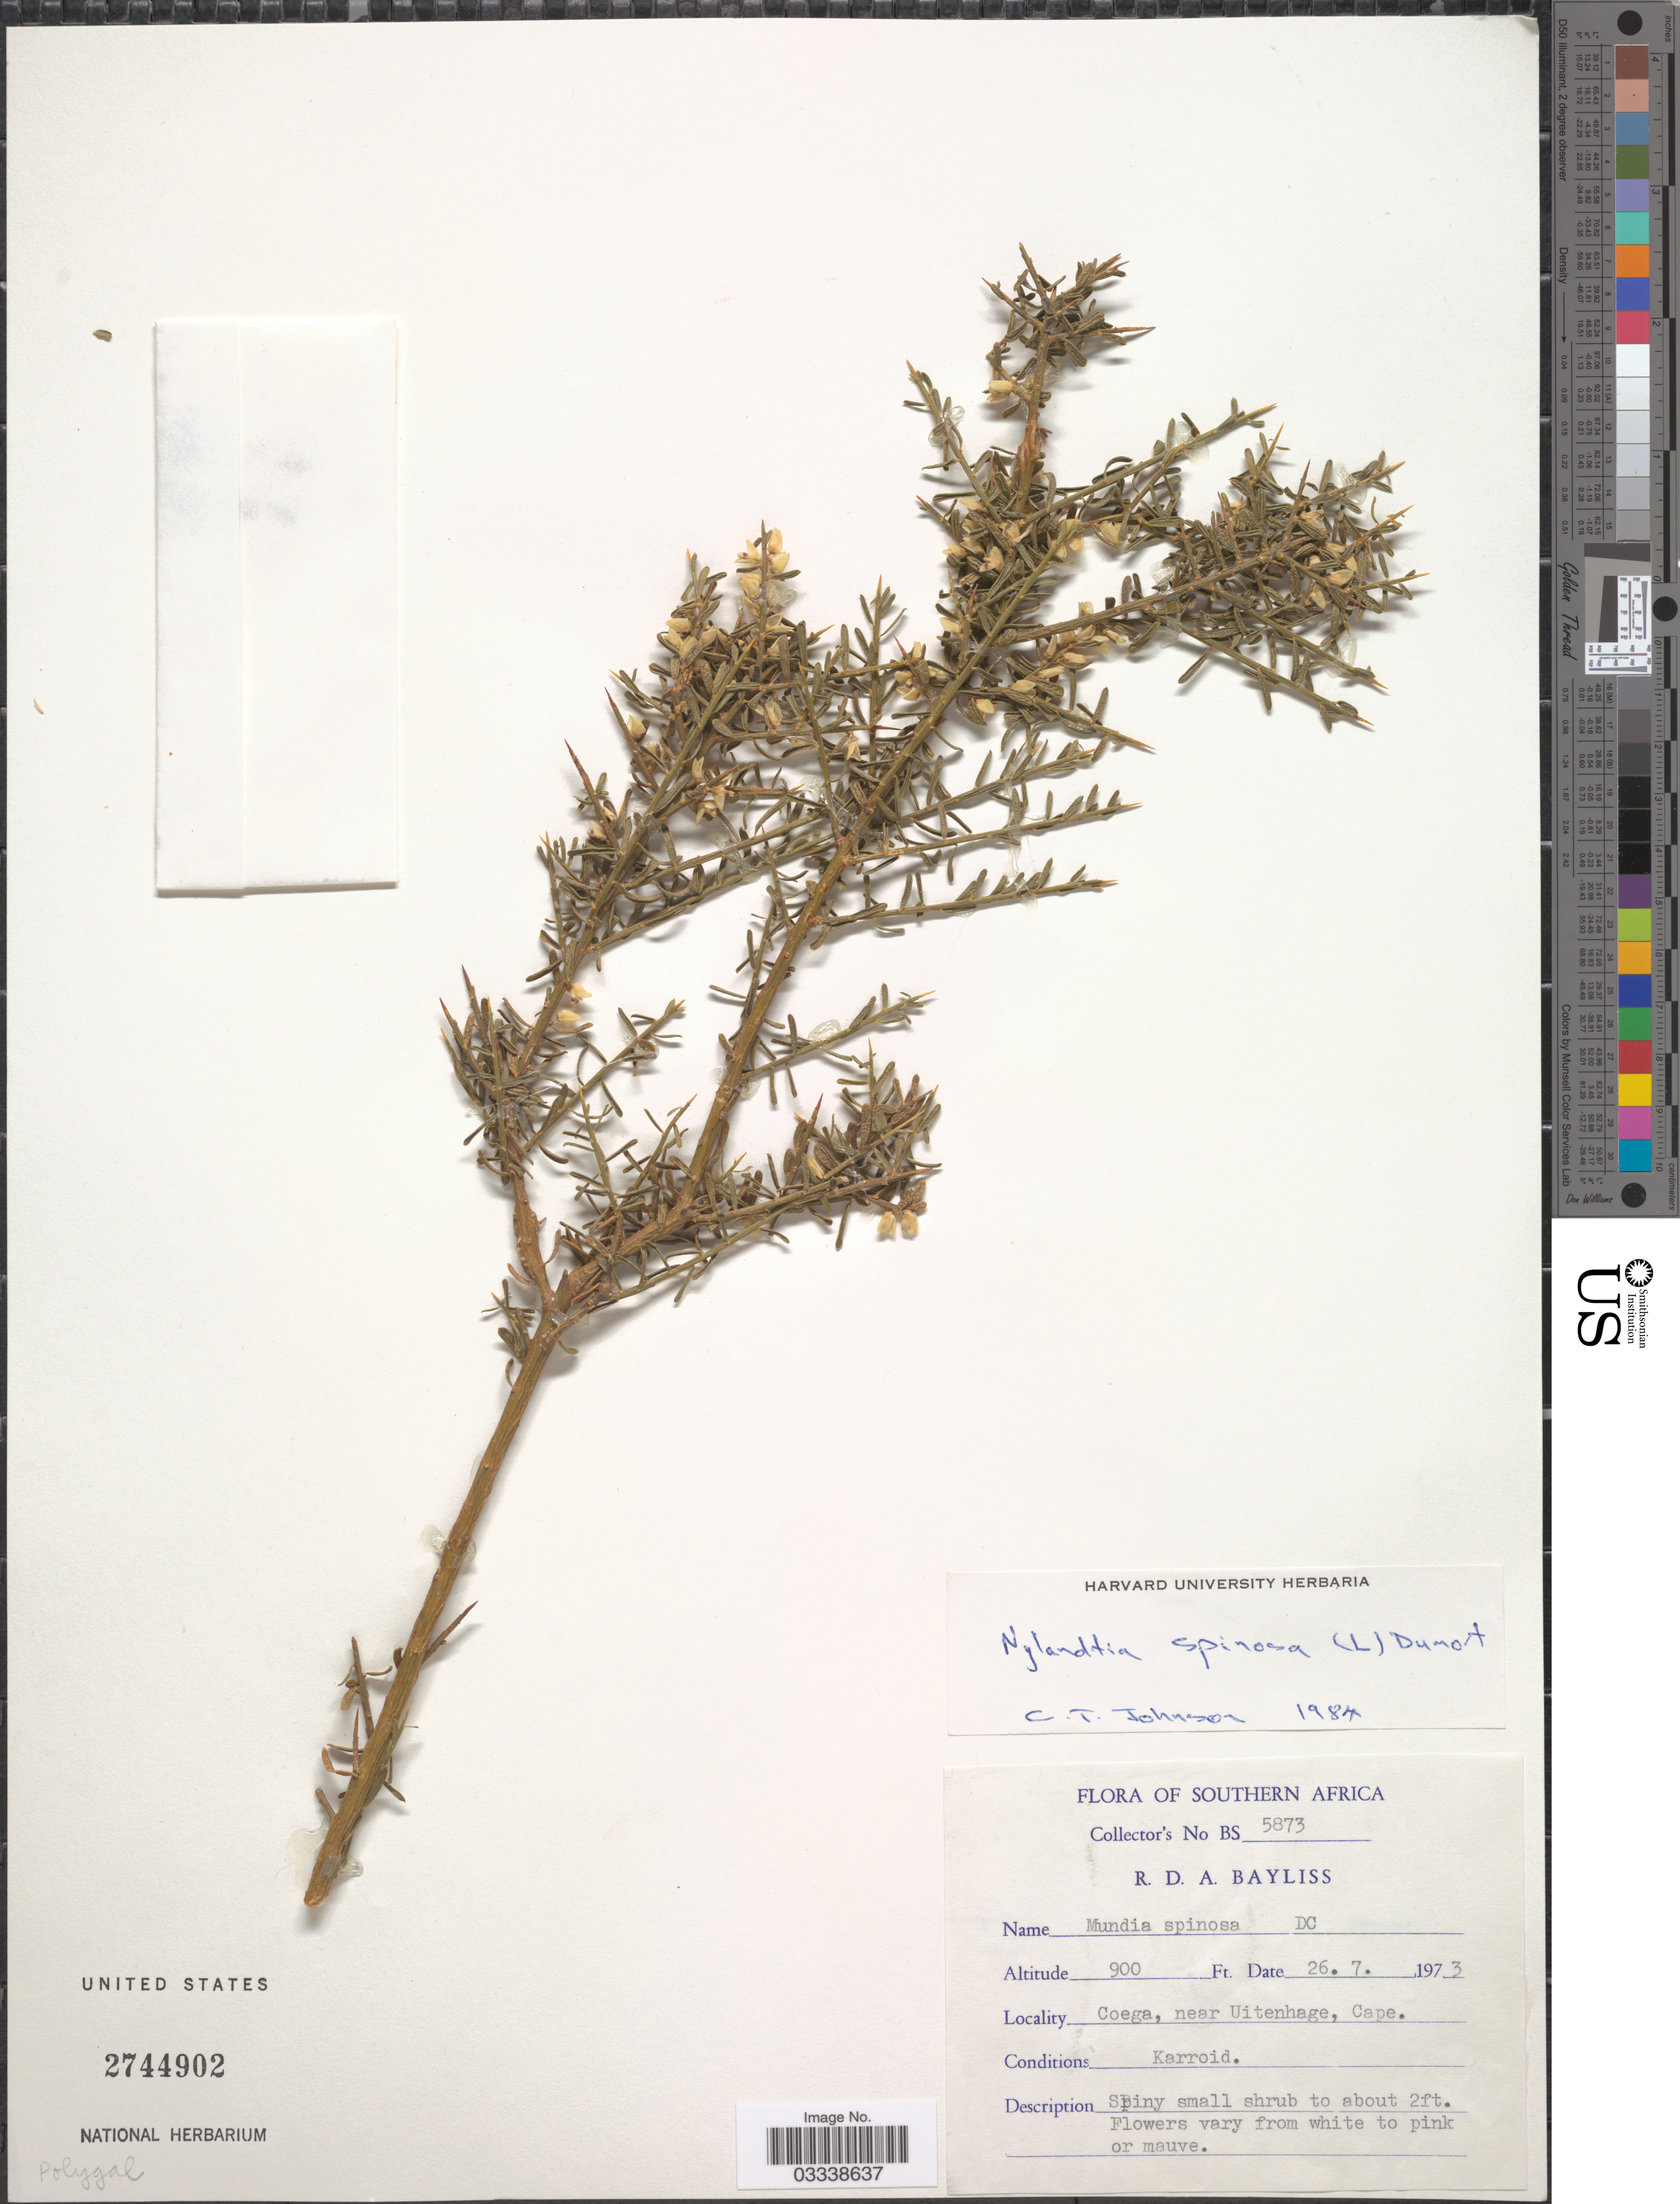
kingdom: Plantae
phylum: Tracheophyta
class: Magnoliopsida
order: Fabales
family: Polygalaceae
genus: Muraltia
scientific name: Muraltia spinosa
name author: (L.) F. Forest & J.C. Manning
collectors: R. Bayliss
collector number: BS5873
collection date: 1973-07-26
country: South Africa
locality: Southern Africa, Coega, near Uitenhage, Cape.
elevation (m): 274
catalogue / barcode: US 2744902